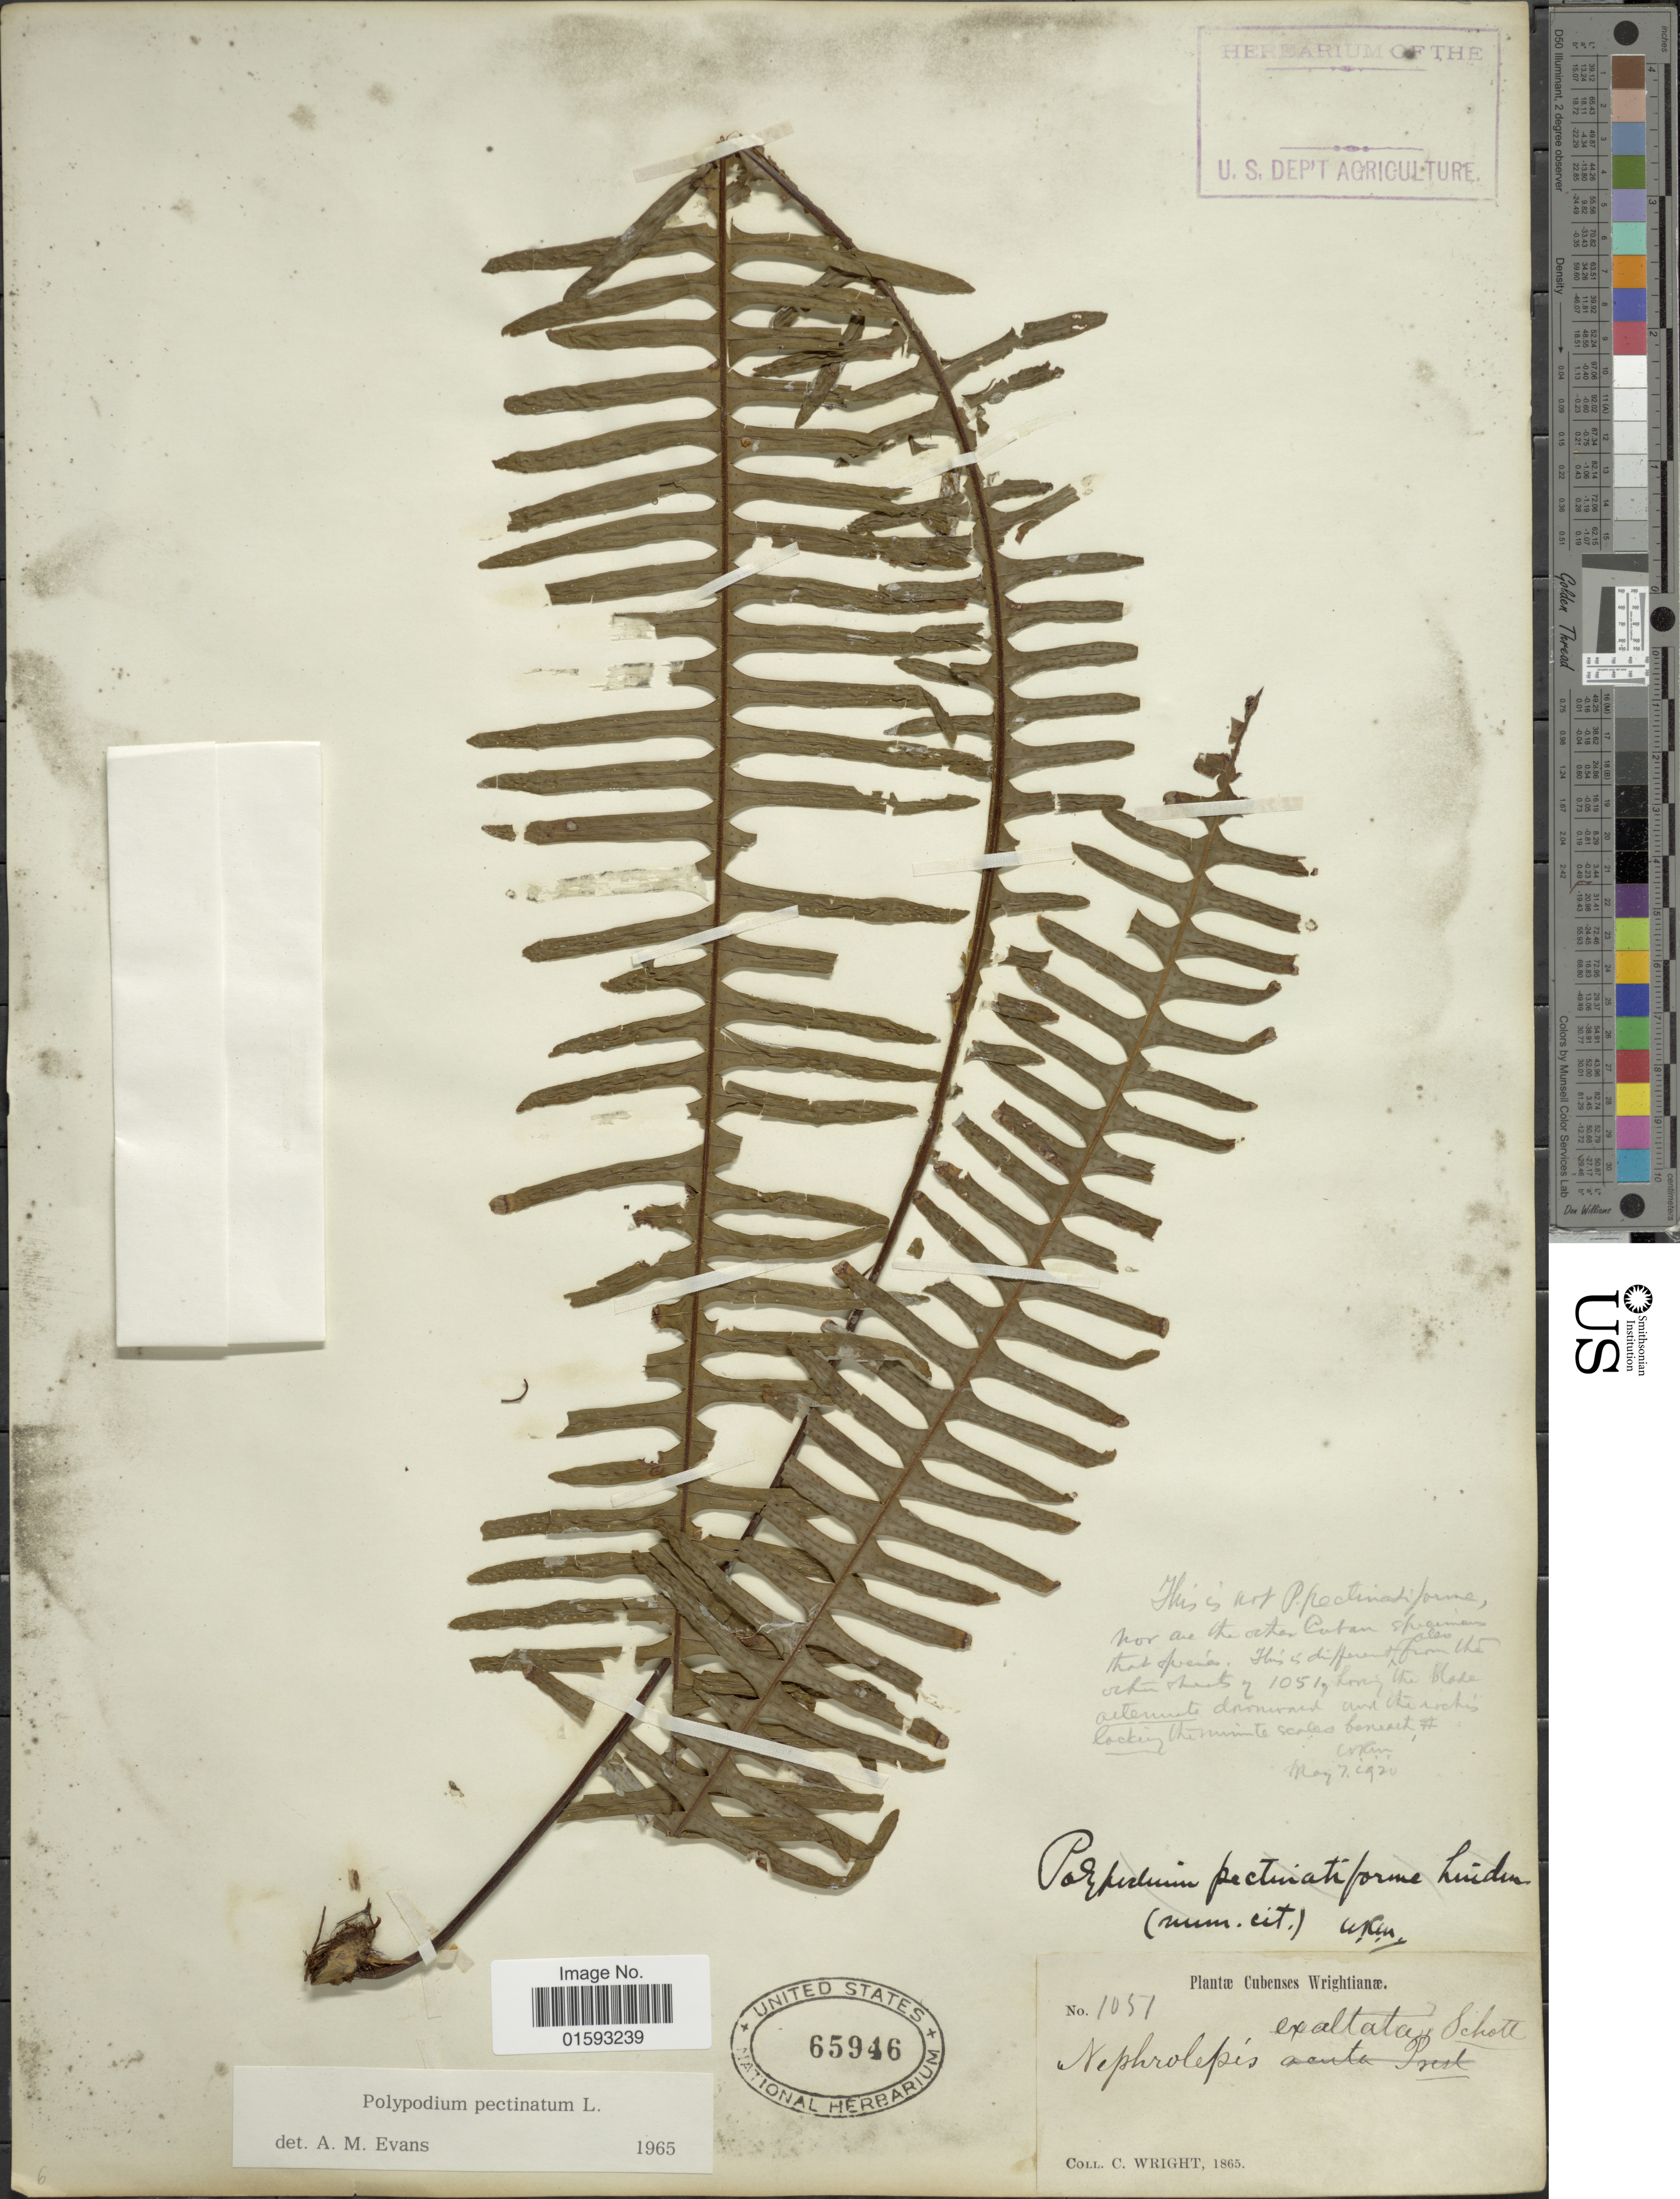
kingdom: Plantae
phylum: Tracheophyta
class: Polypodiopsida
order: Polypodiales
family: Polypodiaceae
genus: Pecluma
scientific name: Pecluma pectinata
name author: (L.) M.G. Price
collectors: C. Wright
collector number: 1057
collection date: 1865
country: Cuba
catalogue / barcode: US 65946